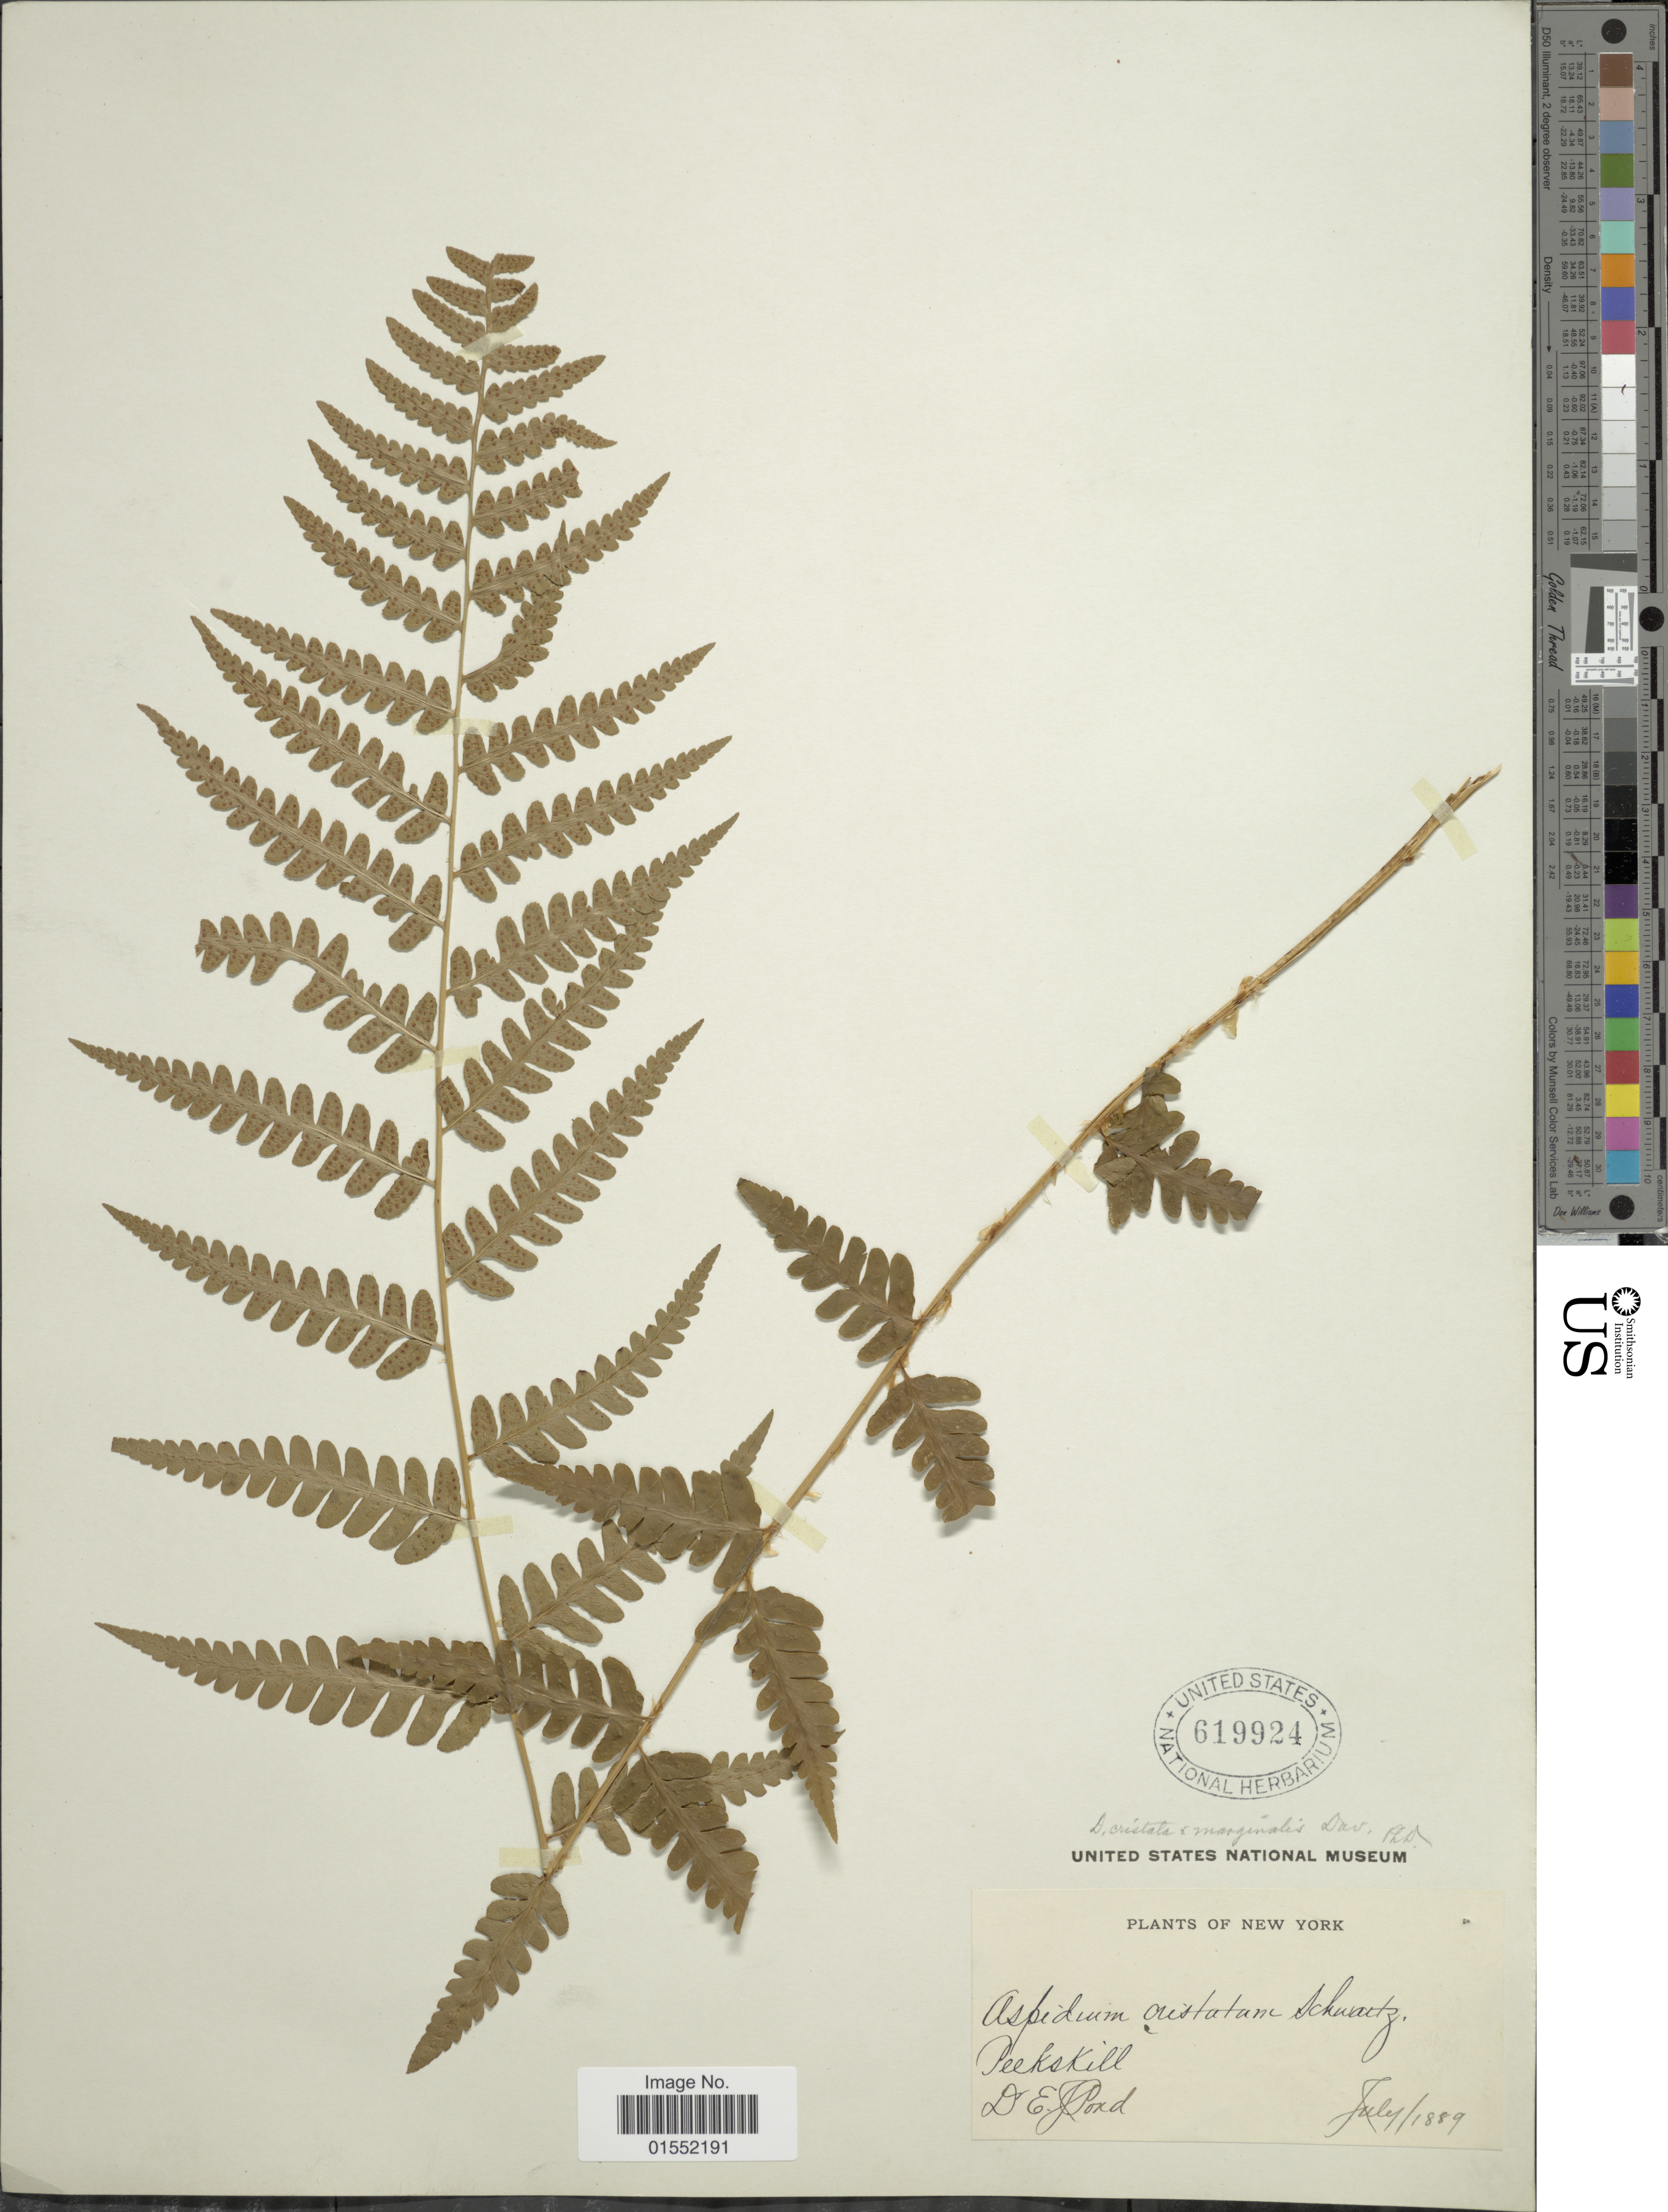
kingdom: Plantae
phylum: Tracheophyta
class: Polypodiopsida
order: Polypodiales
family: Dryopteridaceae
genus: Dryopteris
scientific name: Dryopteris x slossoniae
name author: Wherry ex Lellinger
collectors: E. Pond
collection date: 1889-07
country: United States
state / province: New York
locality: PeeksKill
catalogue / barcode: US 619924